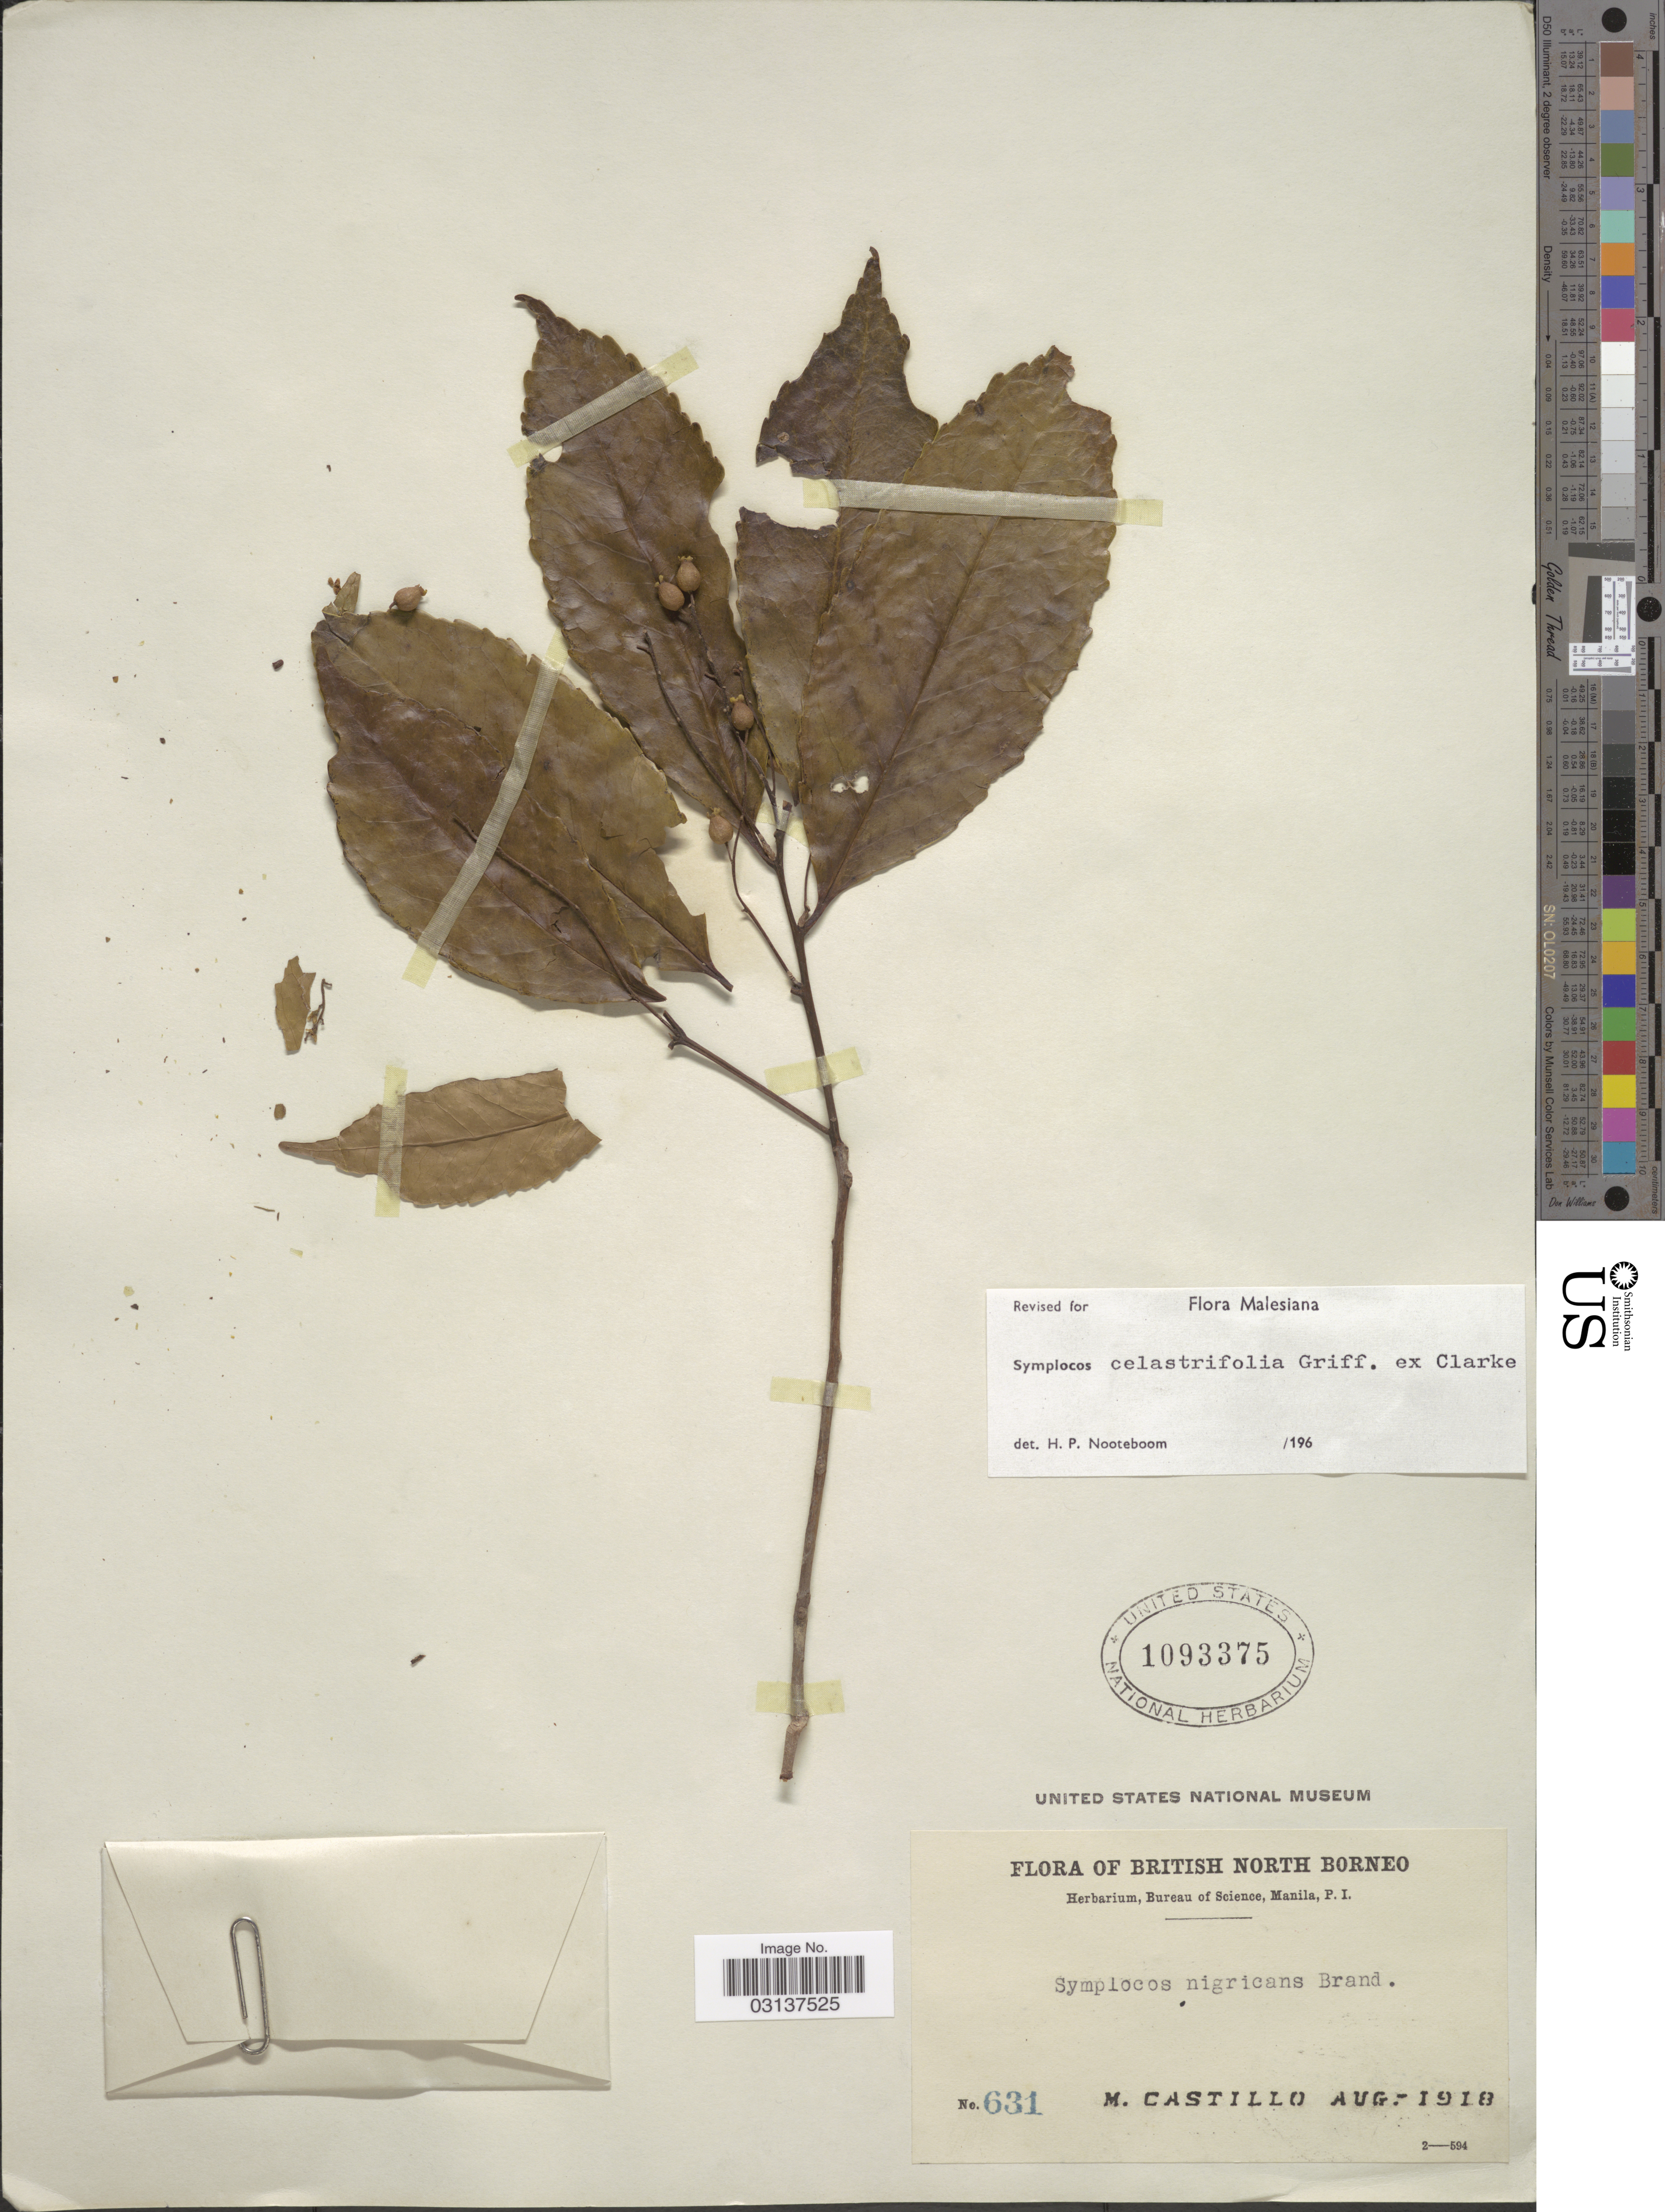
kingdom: Plantae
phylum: Tracheophyta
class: Magnoliopsida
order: Ericales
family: Symplocaceae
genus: Symplocos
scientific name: Symplocos celastrifolia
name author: Griff. ex C.B. Clarke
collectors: M. Castillo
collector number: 631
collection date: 1918-08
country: Malaysia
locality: British North Borneo.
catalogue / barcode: US 1093375